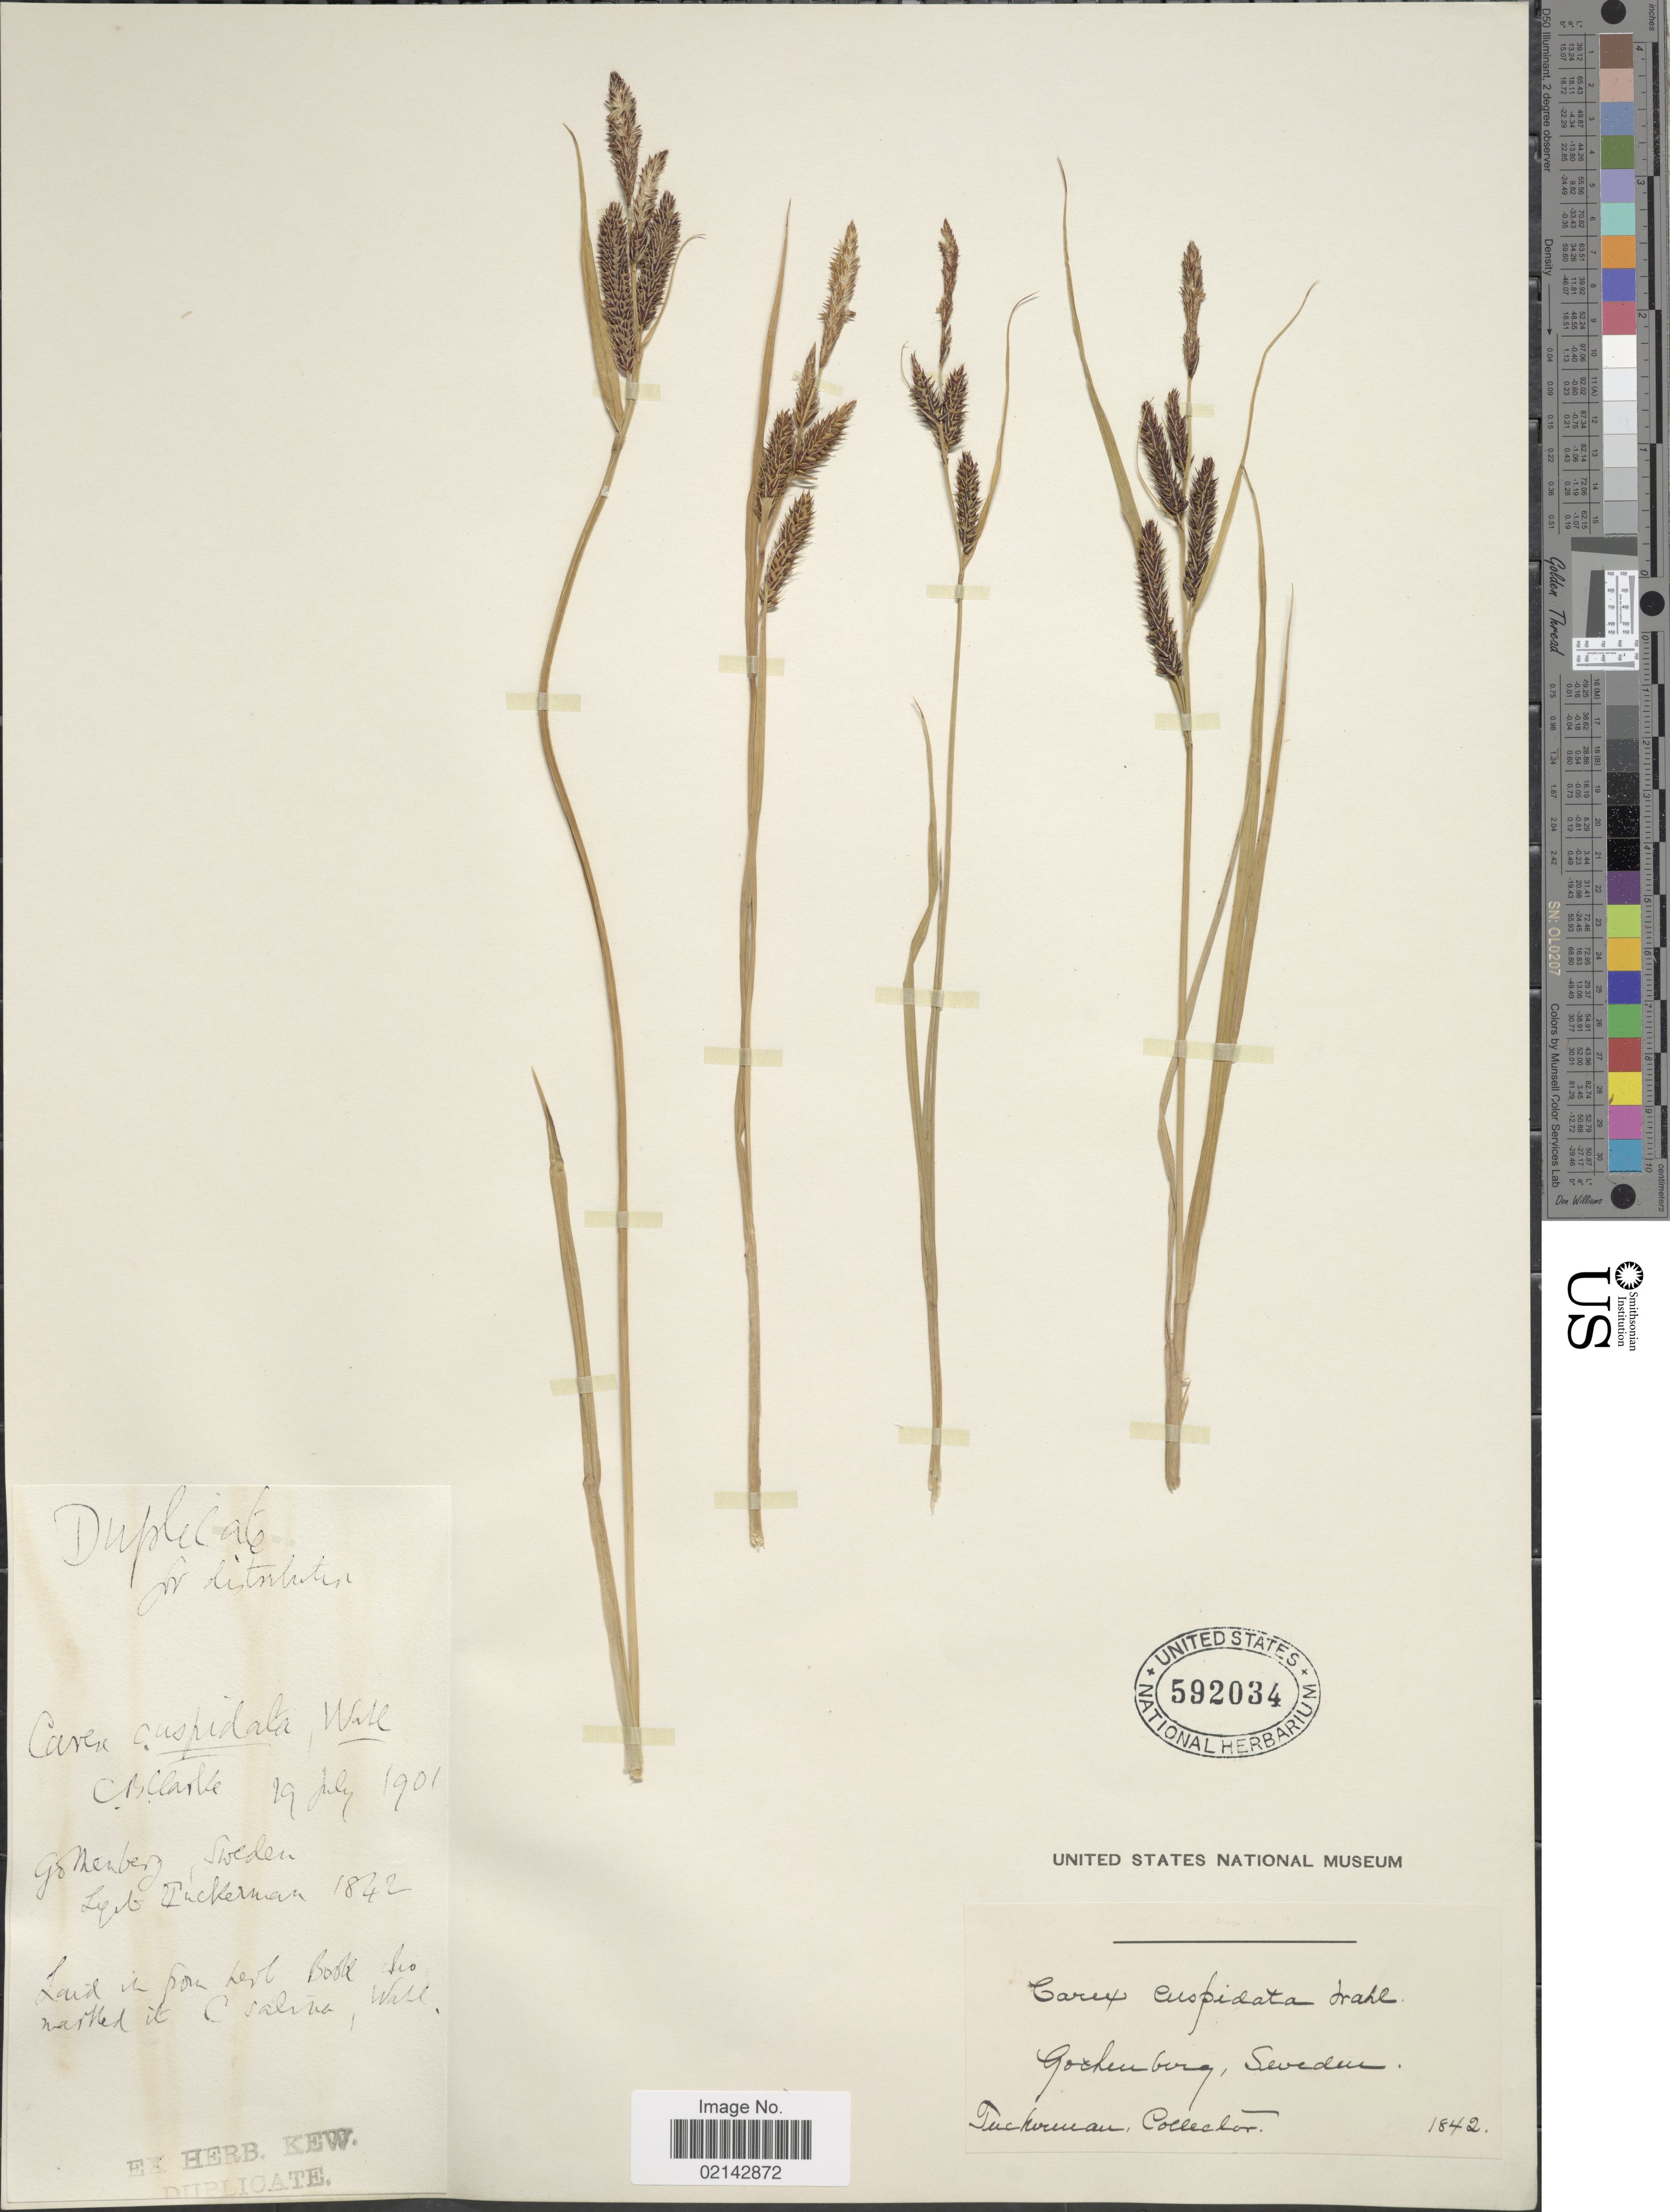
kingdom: Plantae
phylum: Tracheophyta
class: Liliopsida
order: Poales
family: Cyperaceae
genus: Carex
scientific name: Carex salina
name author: Wahlenb.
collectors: -- Tuckerman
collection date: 1842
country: Sweden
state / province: Västra Götaland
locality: Gothenburg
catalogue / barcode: US 592034